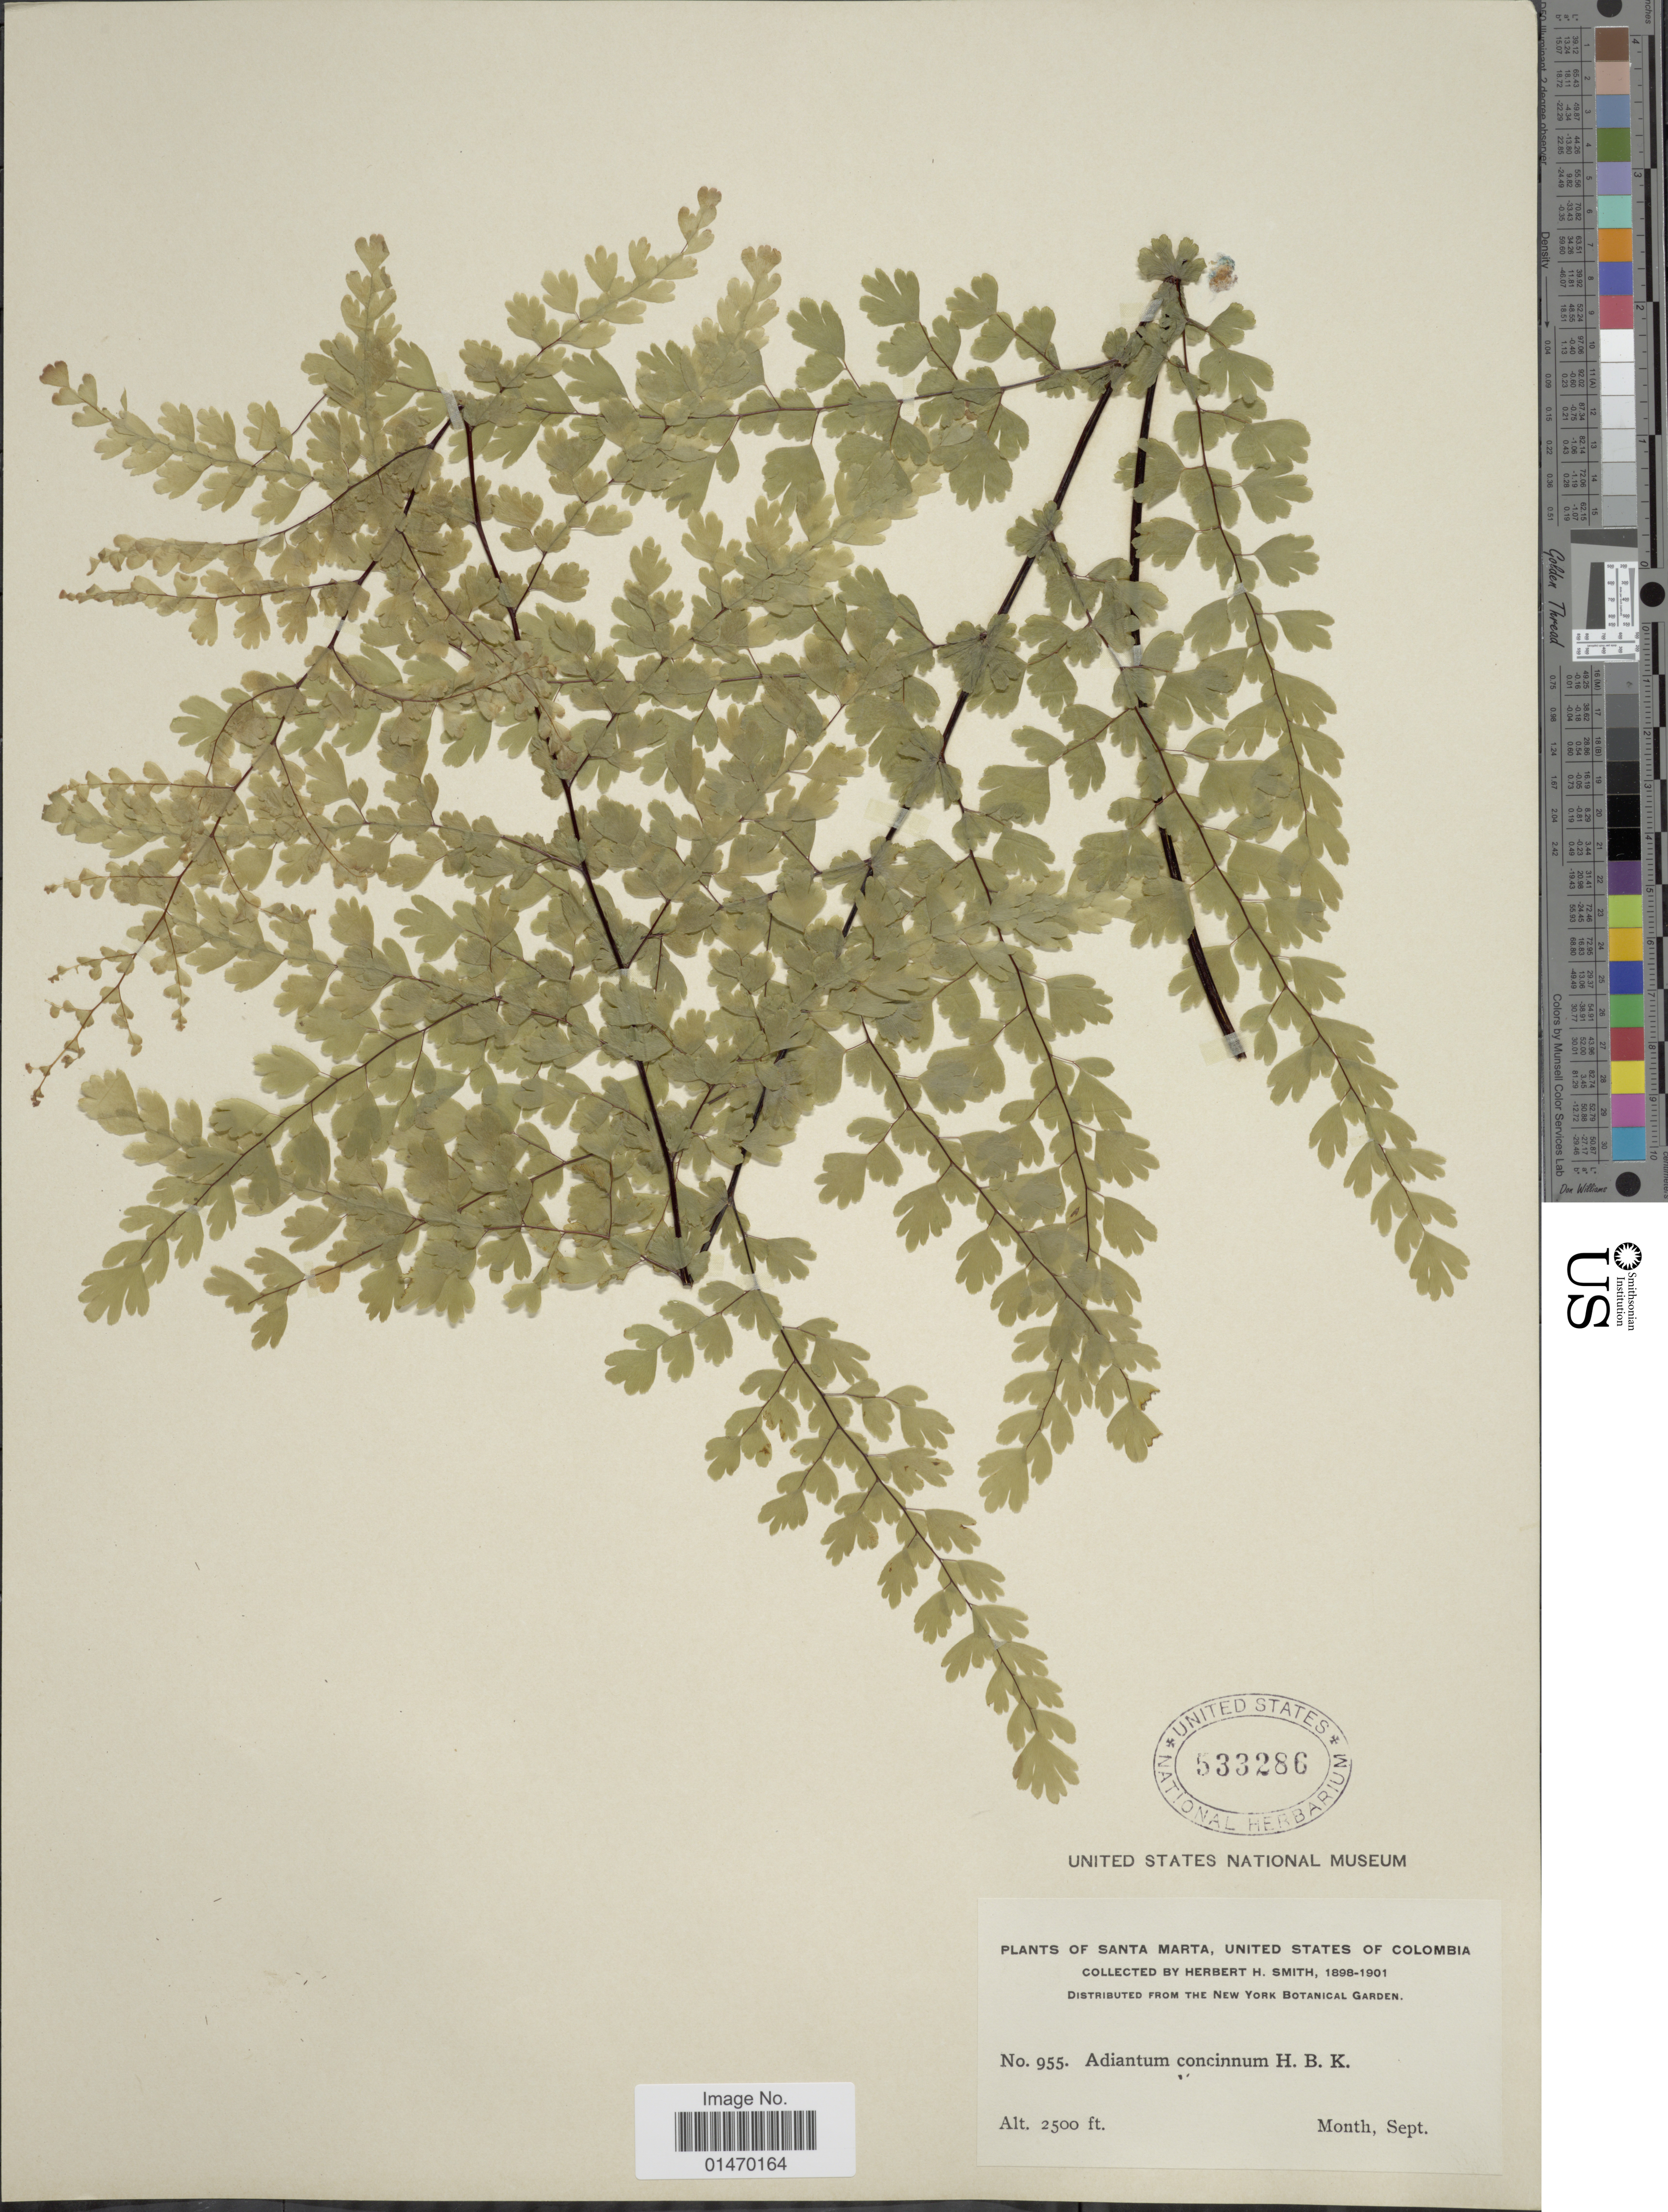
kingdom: Plantae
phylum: Tracheophyta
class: Polypodiopsida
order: Polypodiales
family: Pteridaceae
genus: Adiantum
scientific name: Adiantum concinnum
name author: Humb. & Bonpl. ex Willd.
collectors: Herbert H. Smith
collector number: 955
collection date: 1898-09/1901-03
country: Colombia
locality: Santa Maria, United States of Colombia.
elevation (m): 762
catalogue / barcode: US 533286